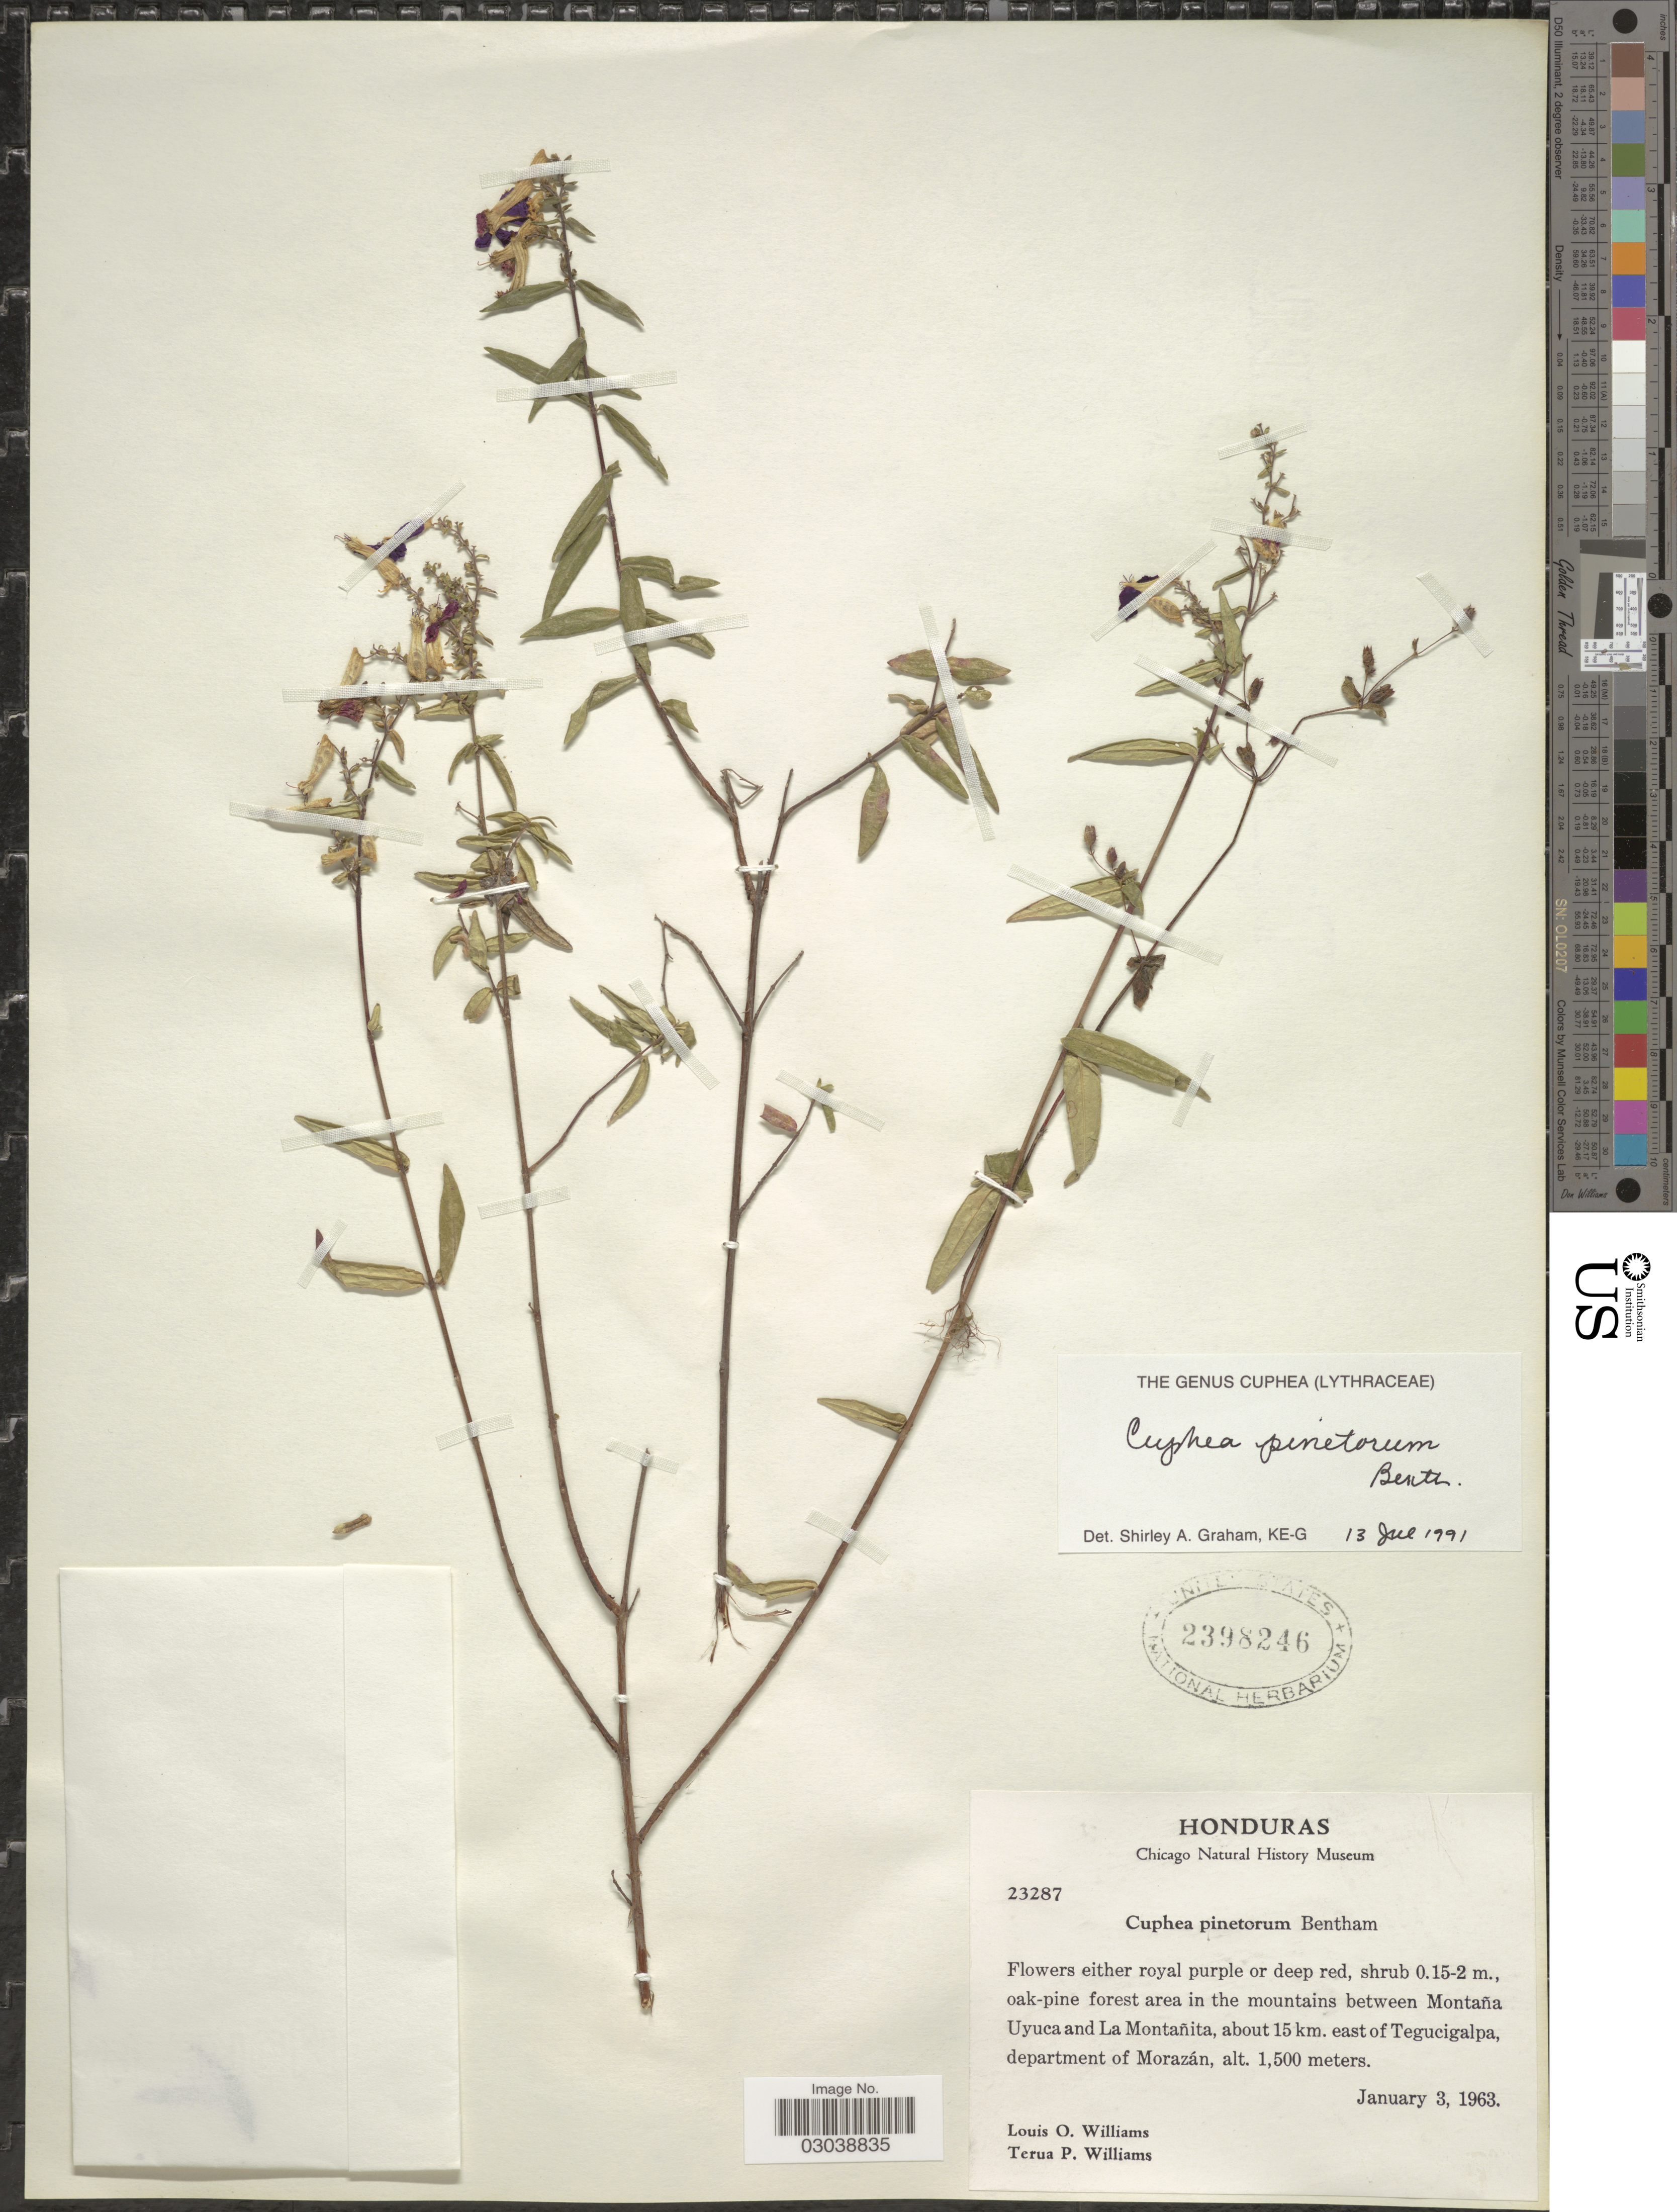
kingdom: Plantae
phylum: Tracheophyta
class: Magnoliopsida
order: Myrtales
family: Lythraceae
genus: Cuphea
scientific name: Cuphea pinetorum Benth.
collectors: L. O. Williams & T. P. Williams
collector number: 23287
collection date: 1963-01-03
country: Honduras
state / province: Fco. Morazán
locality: Oak-pine forest area in the mountains between Montaña Uyuca and La Montañita, about 15 km. east of Tegucigalpa, department of Morazán.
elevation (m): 1500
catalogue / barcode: US 2398246